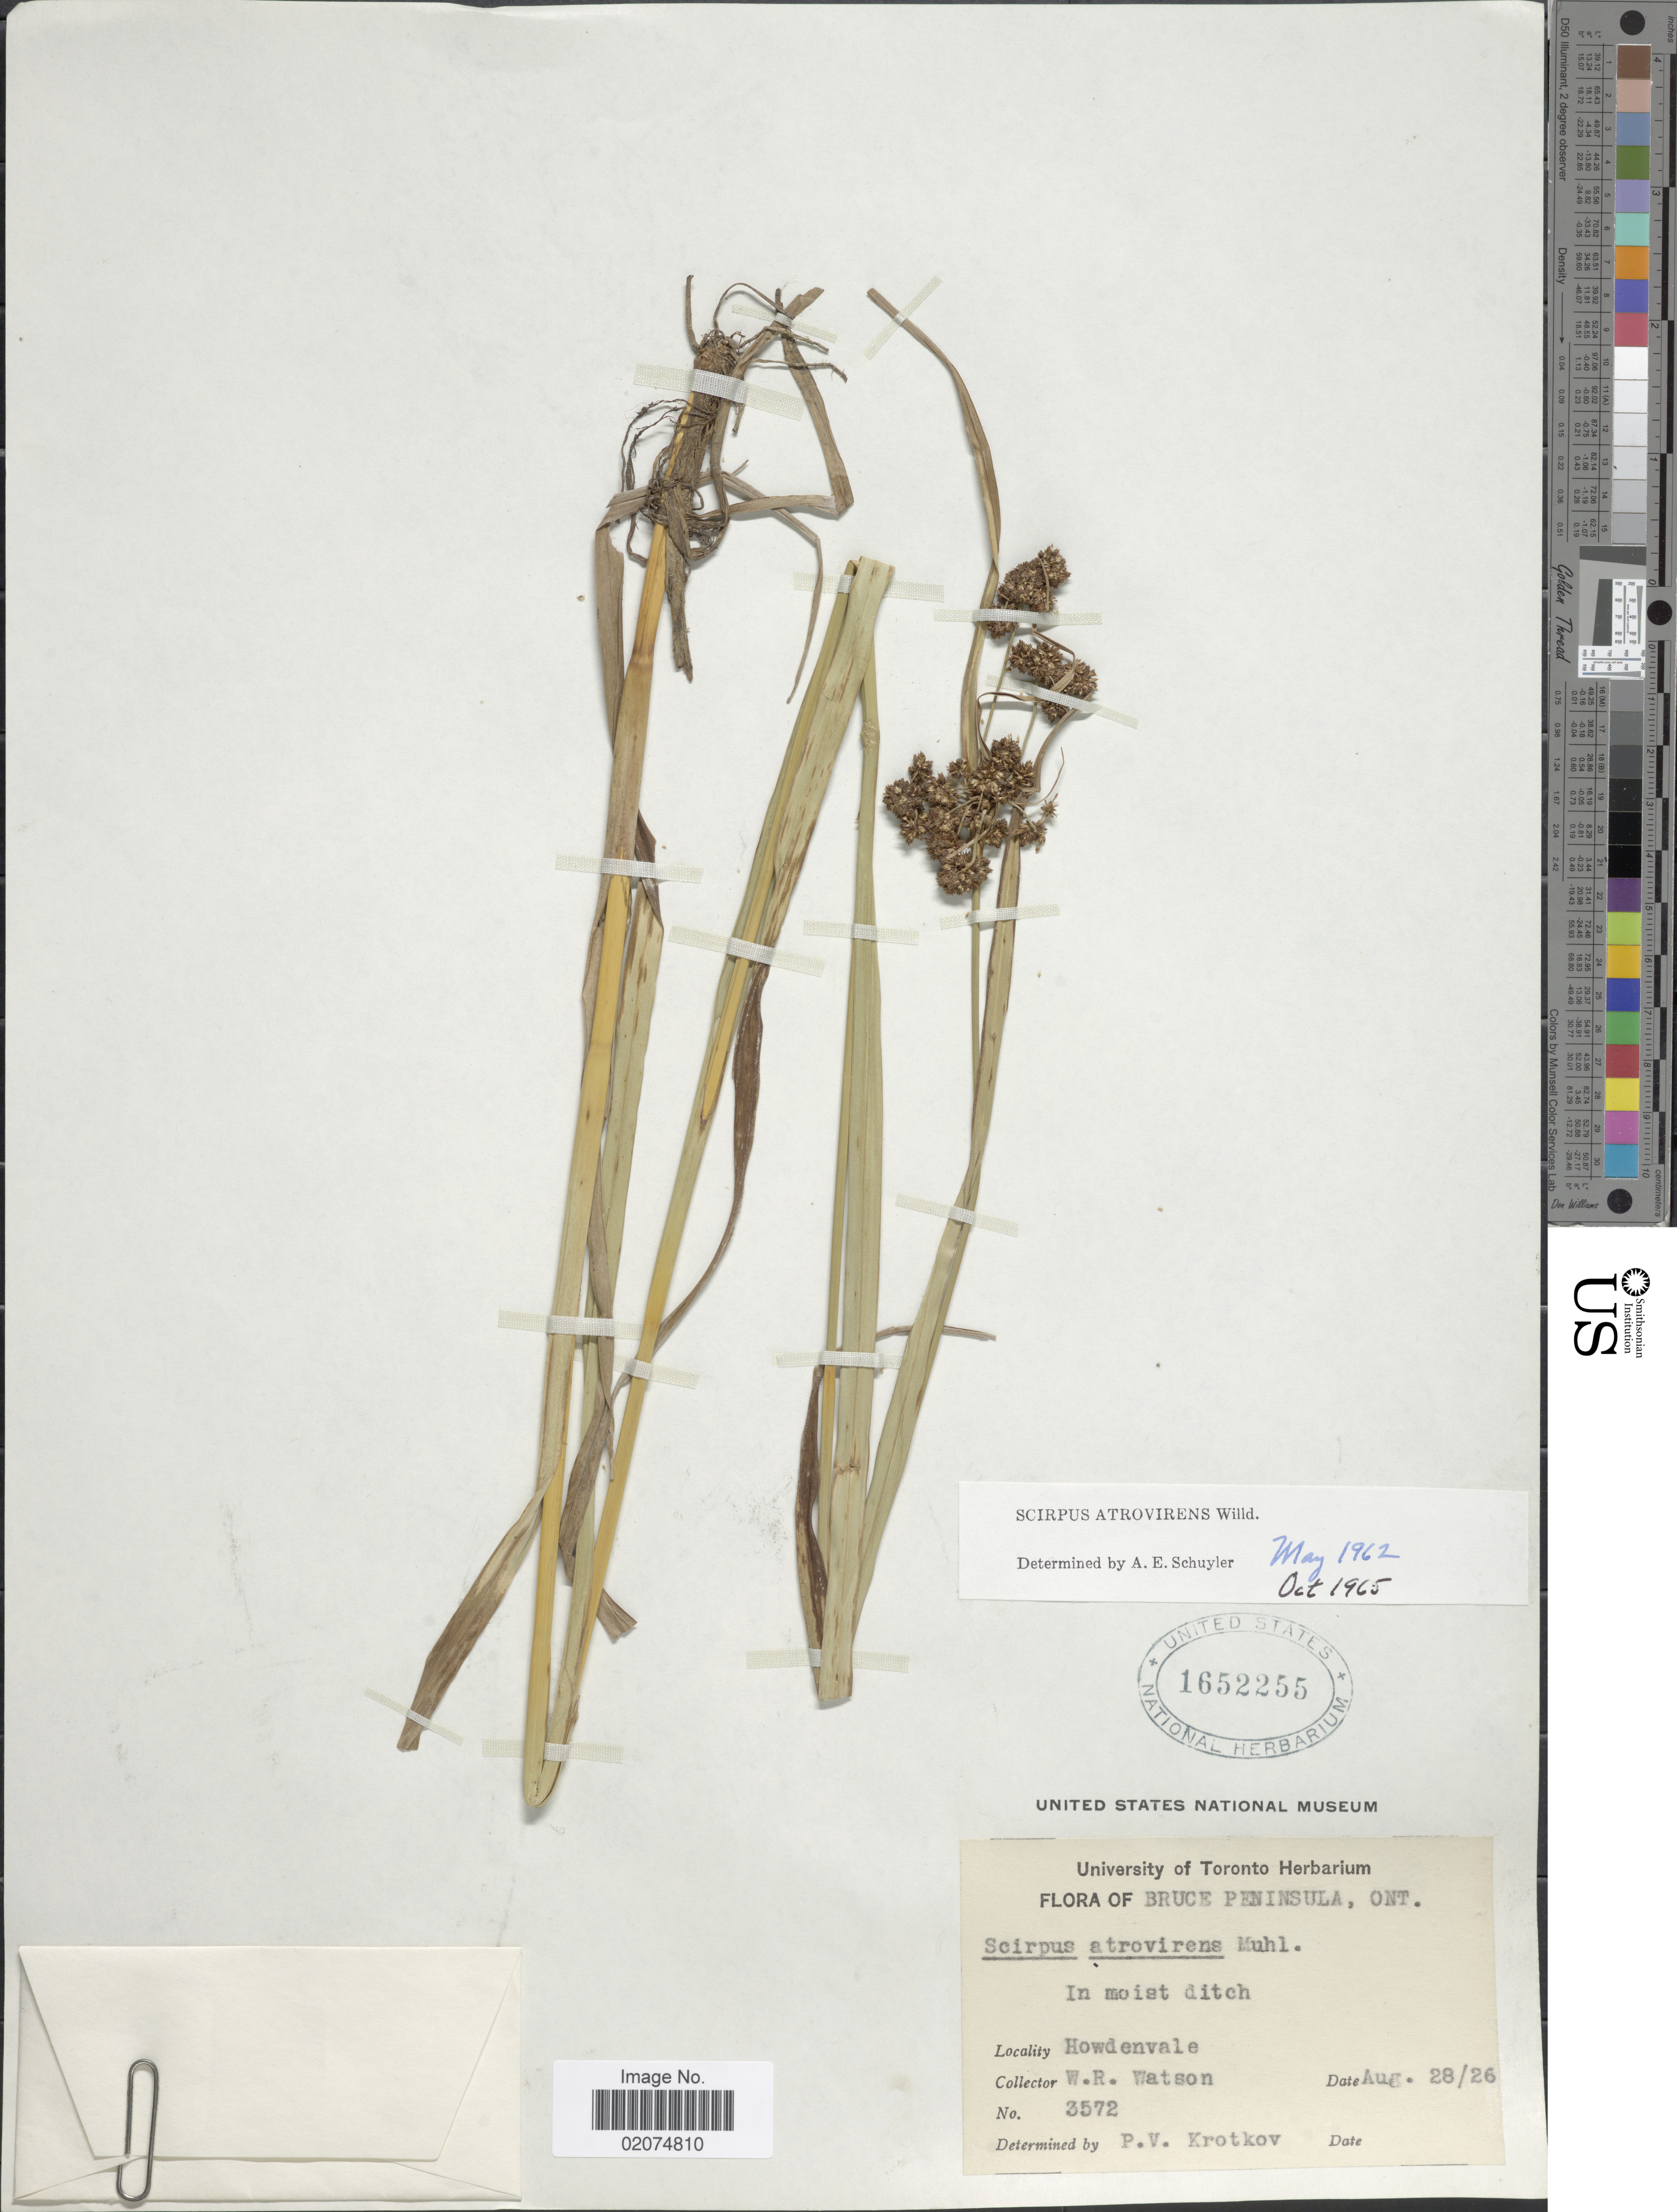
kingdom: Plantae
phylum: Tracheophyta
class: Liliopsida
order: Poales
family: Cyperaceae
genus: Scirpus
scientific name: Scirpus atrovirens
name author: Willd.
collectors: W. R. Watson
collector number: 3572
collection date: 1926-08-28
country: Canada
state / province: Ontario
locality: Bruce Peninsula, Howdenvale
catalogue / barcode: US 1652255